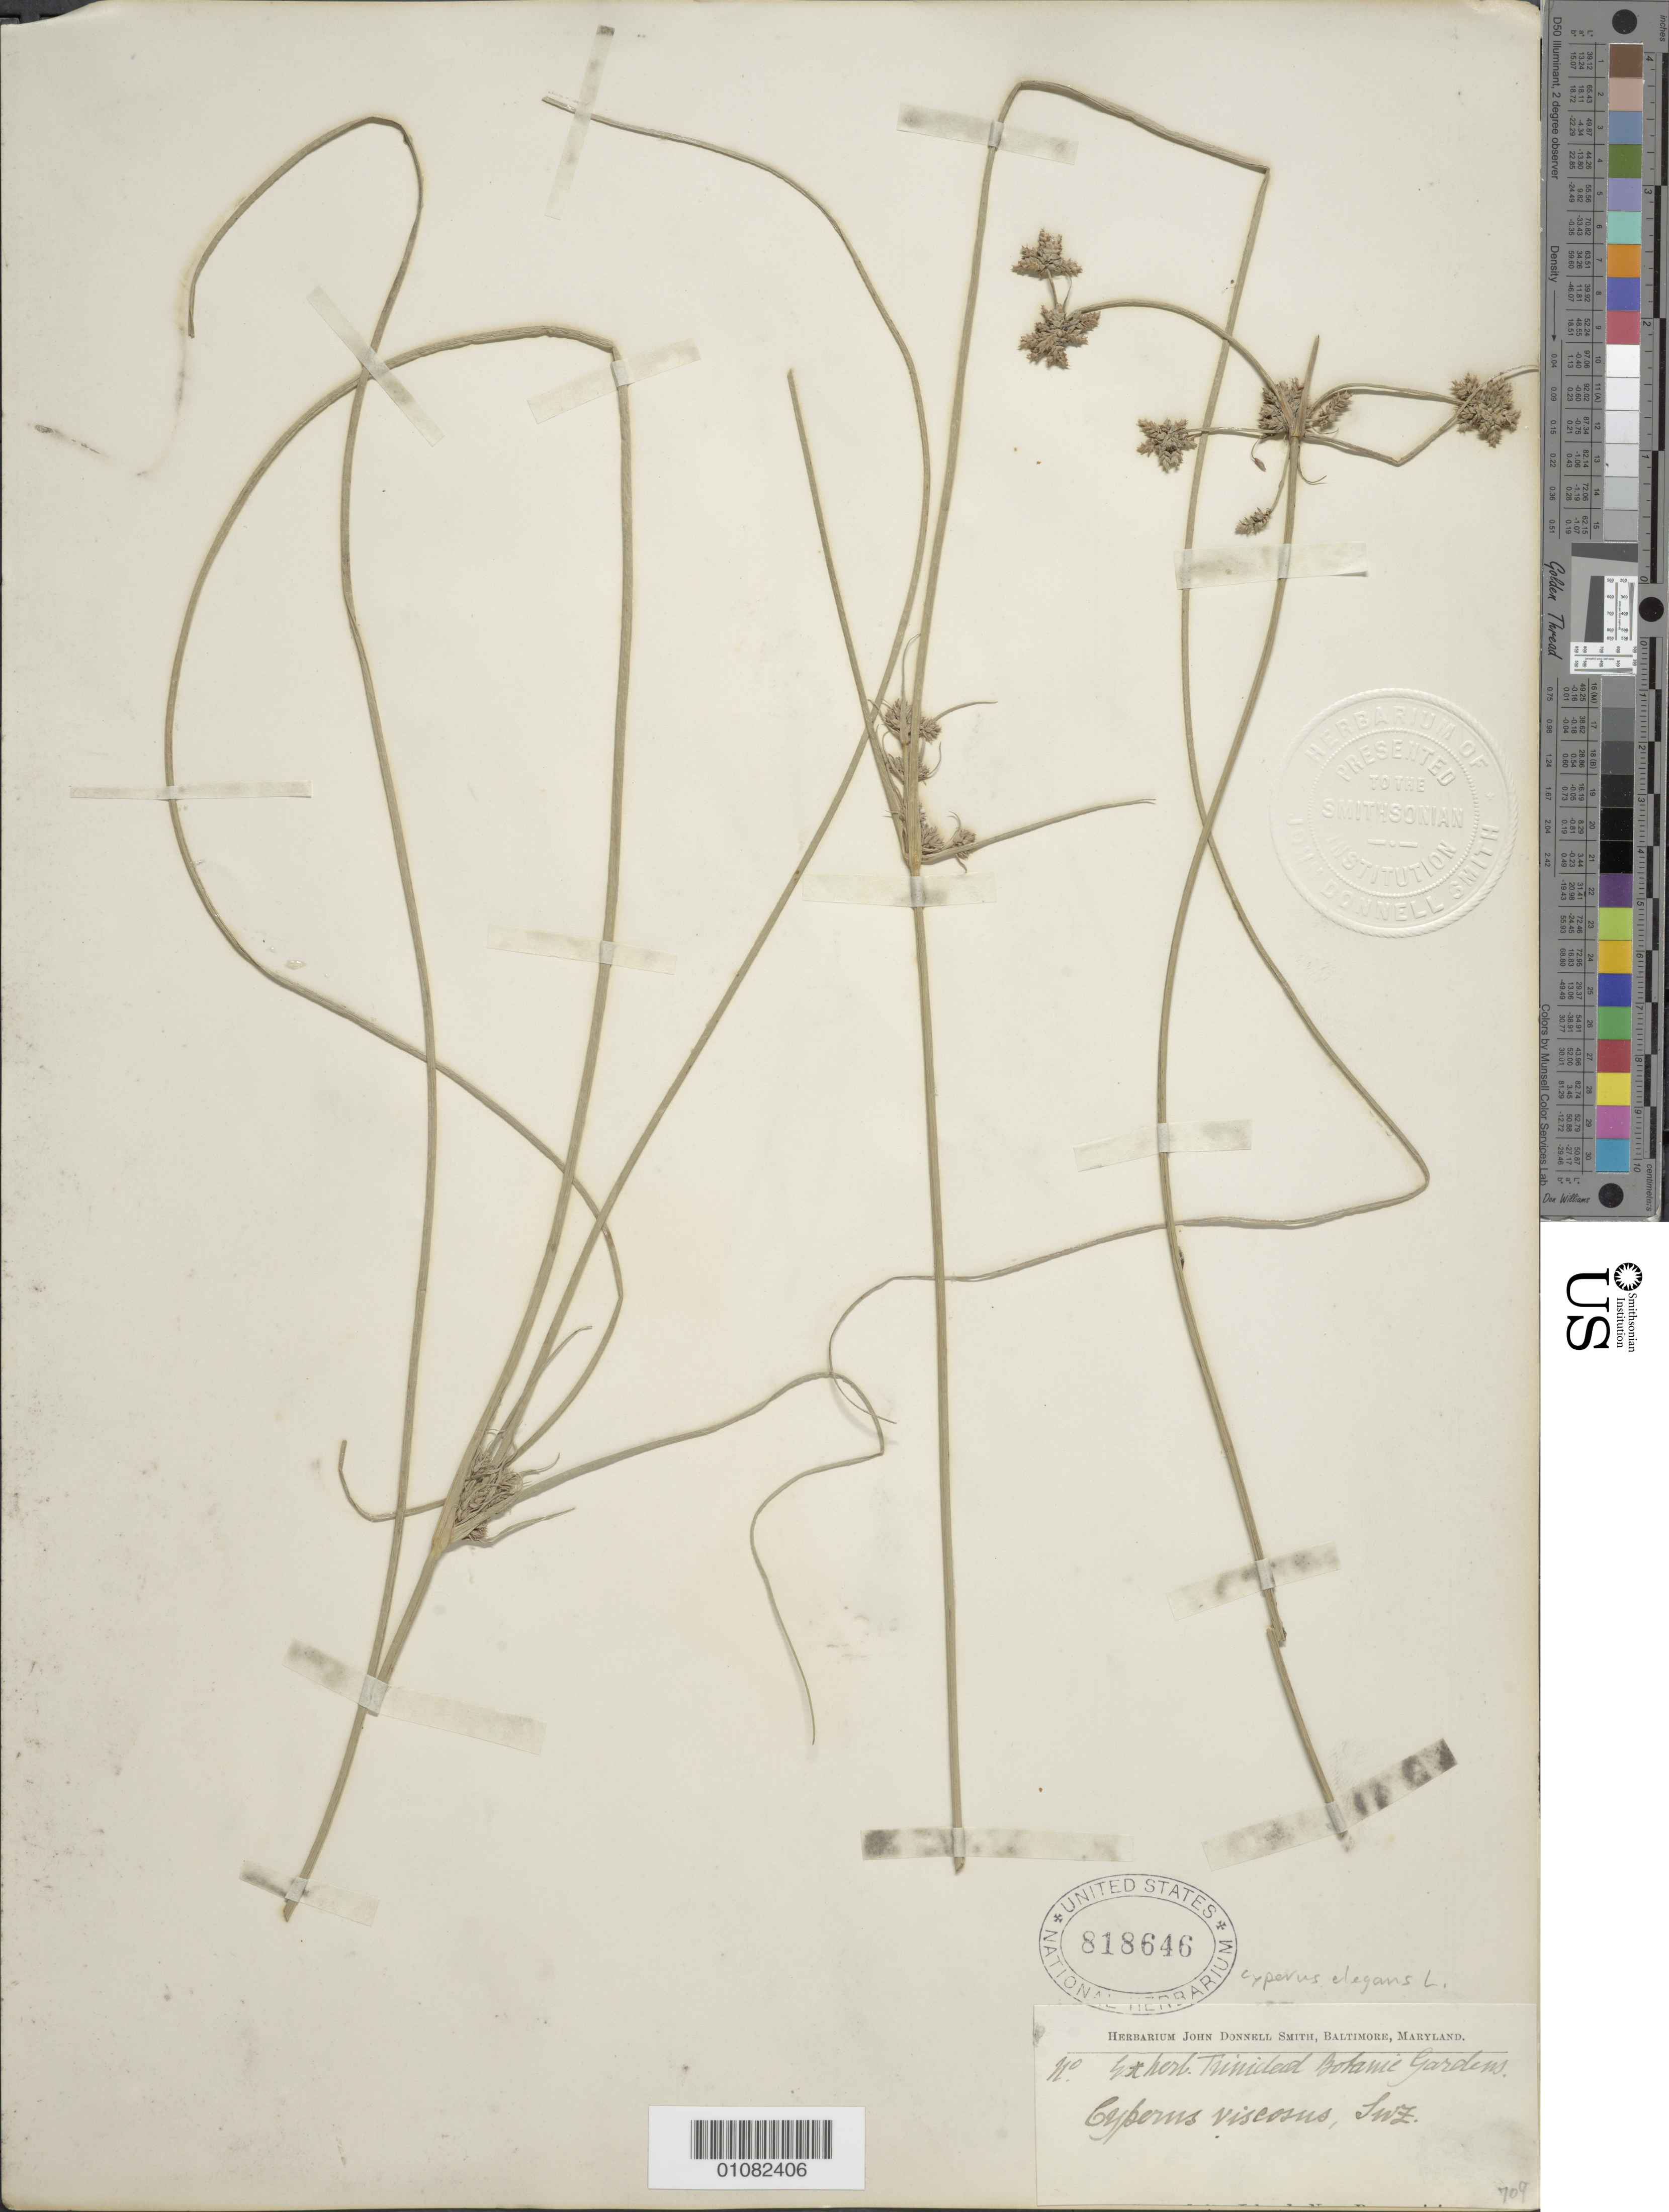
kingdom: Plantae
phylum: Tracheophyta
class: Liliopsida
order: Poales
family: Cyperaceae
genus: Cyperus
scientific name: Cyperus elegans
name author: L.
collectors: ex herb. Bot. Gard. Trinidad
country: Trinidad and Tobago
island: Trinidad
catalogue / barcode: US 818646